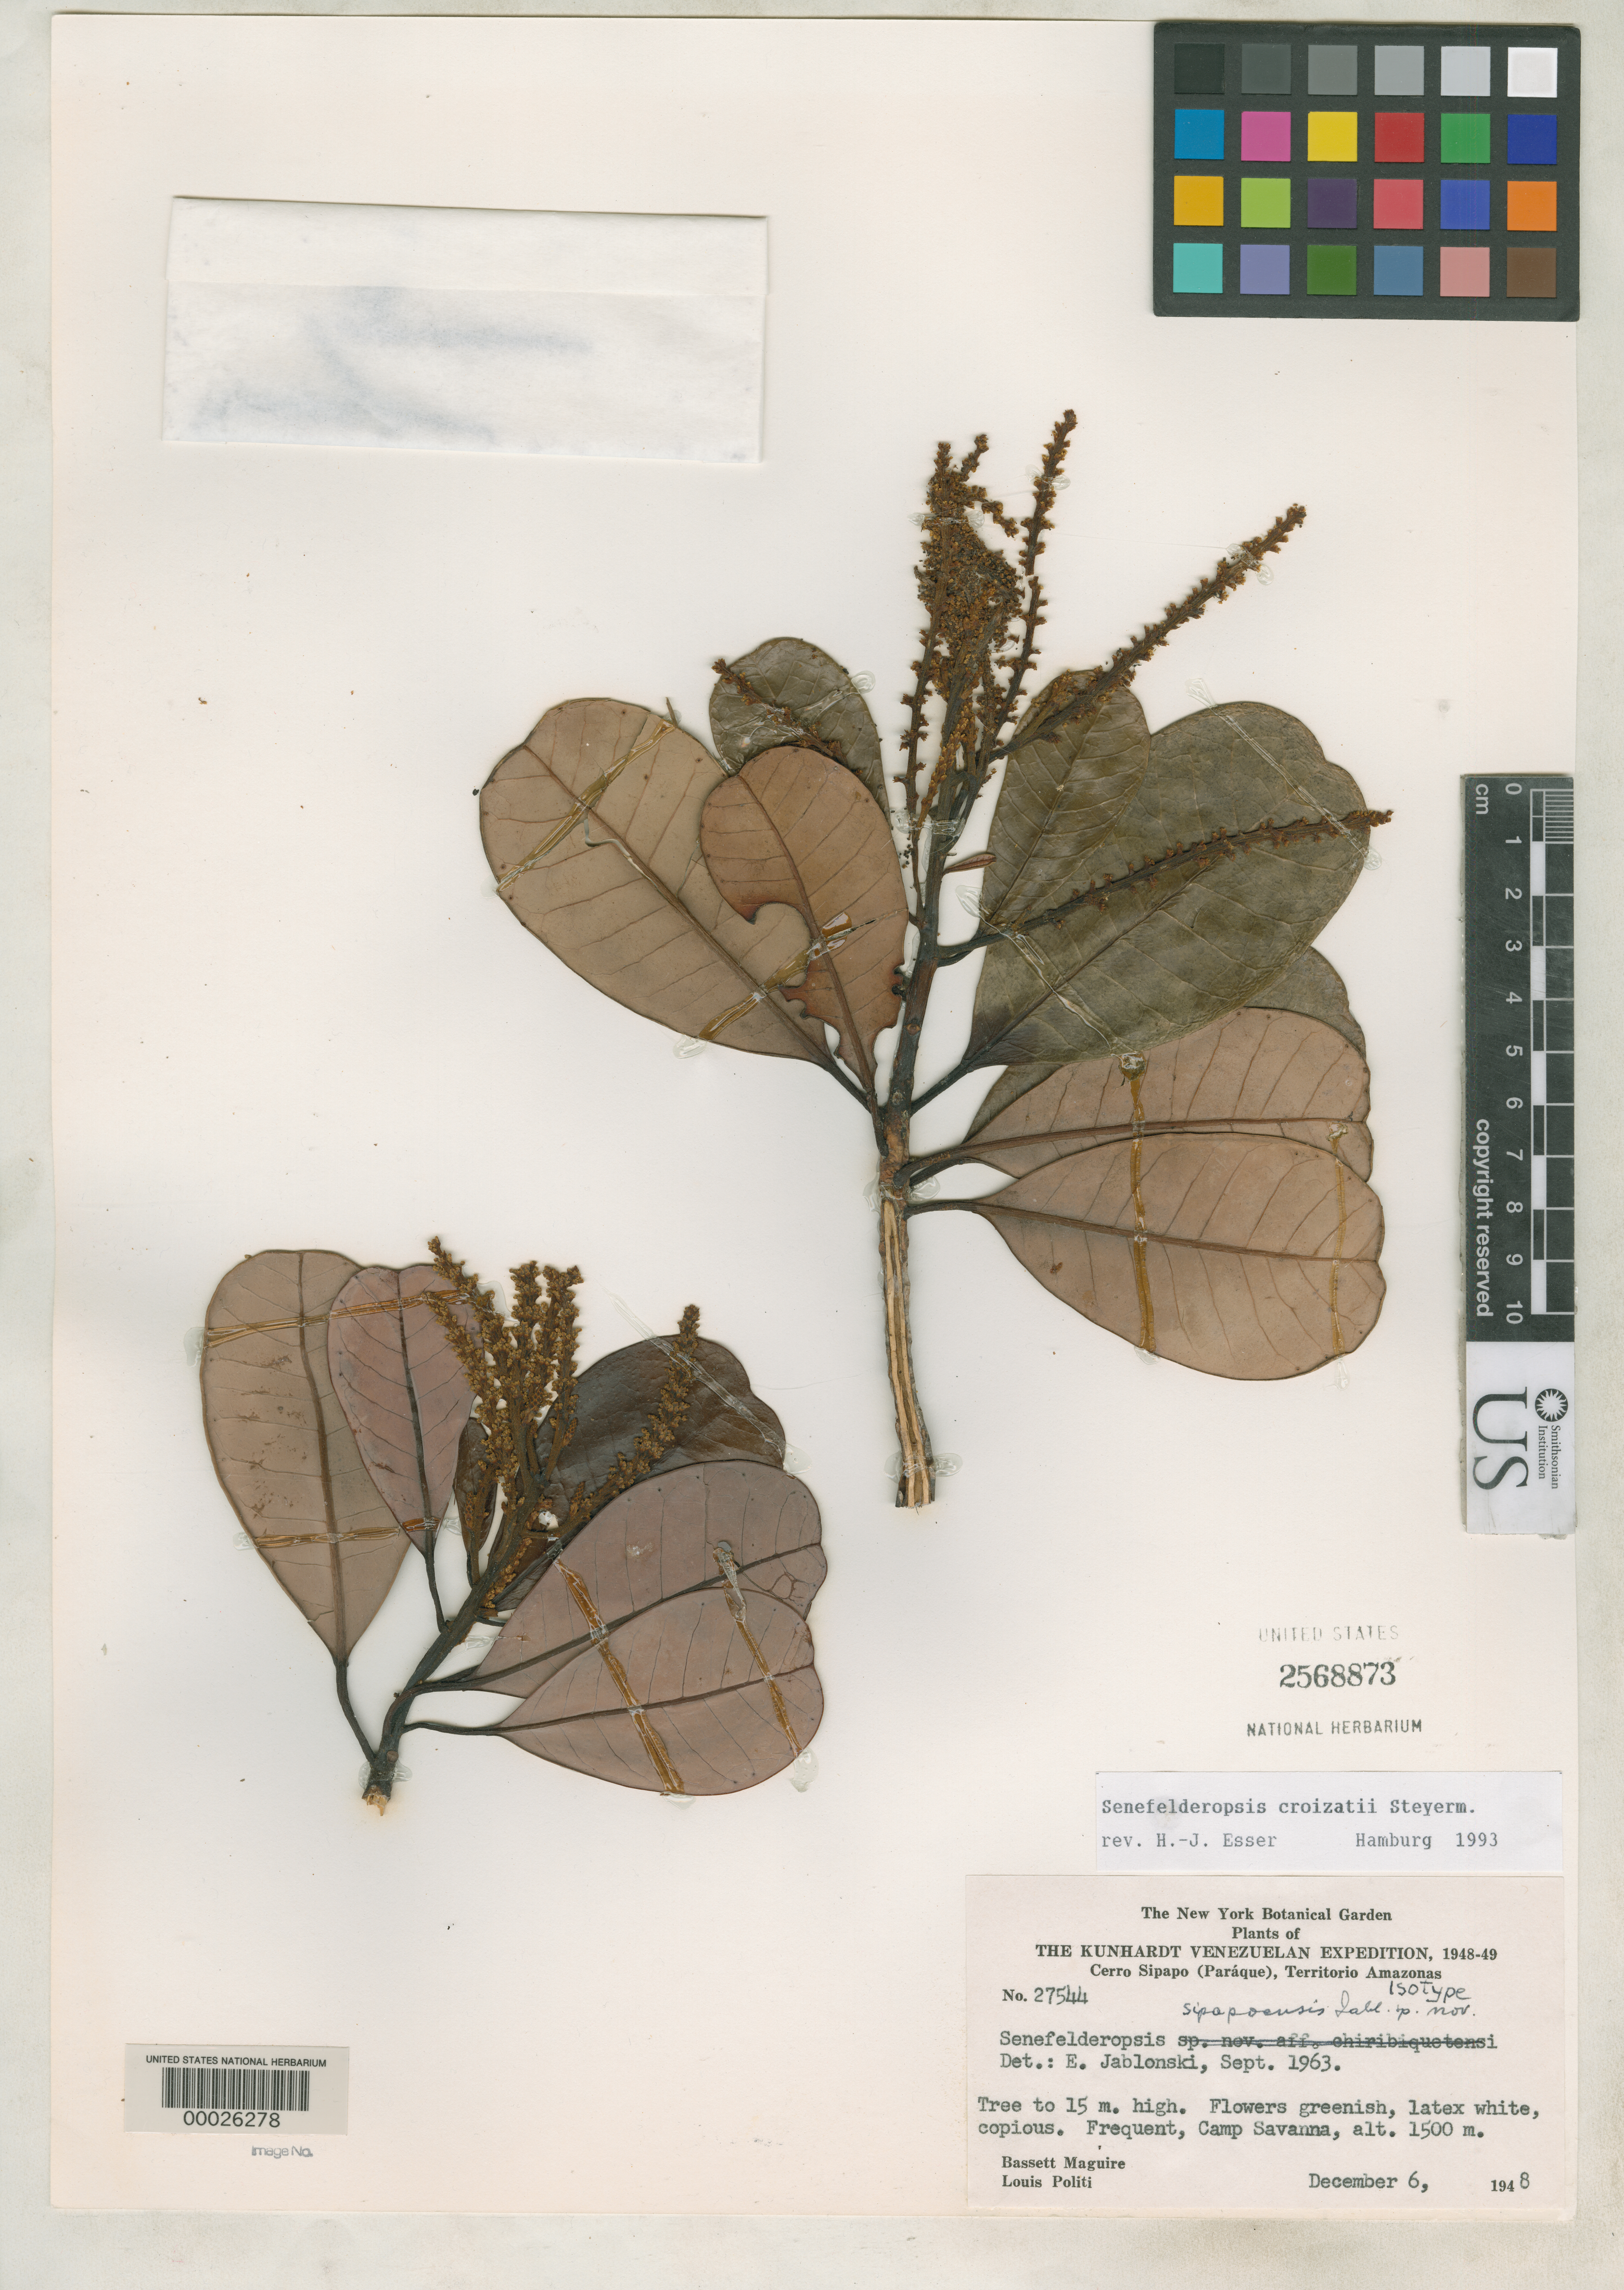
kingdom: Plantae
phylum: Tracheophyta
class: Magnoliopsida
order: Malpighiales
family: Euphorbiaceae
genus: Senefelderopsis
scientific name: Senefelderopsis sipapoensis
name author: Jabl.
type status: Isotype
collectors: B. Maguire & L. Politi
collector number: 27544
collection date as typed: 06 Dec 1948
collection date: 1948-12-06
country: Venezuela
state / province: Amazonas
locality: Cerro Sipapo.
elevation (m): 1500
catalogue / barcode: US 2568873